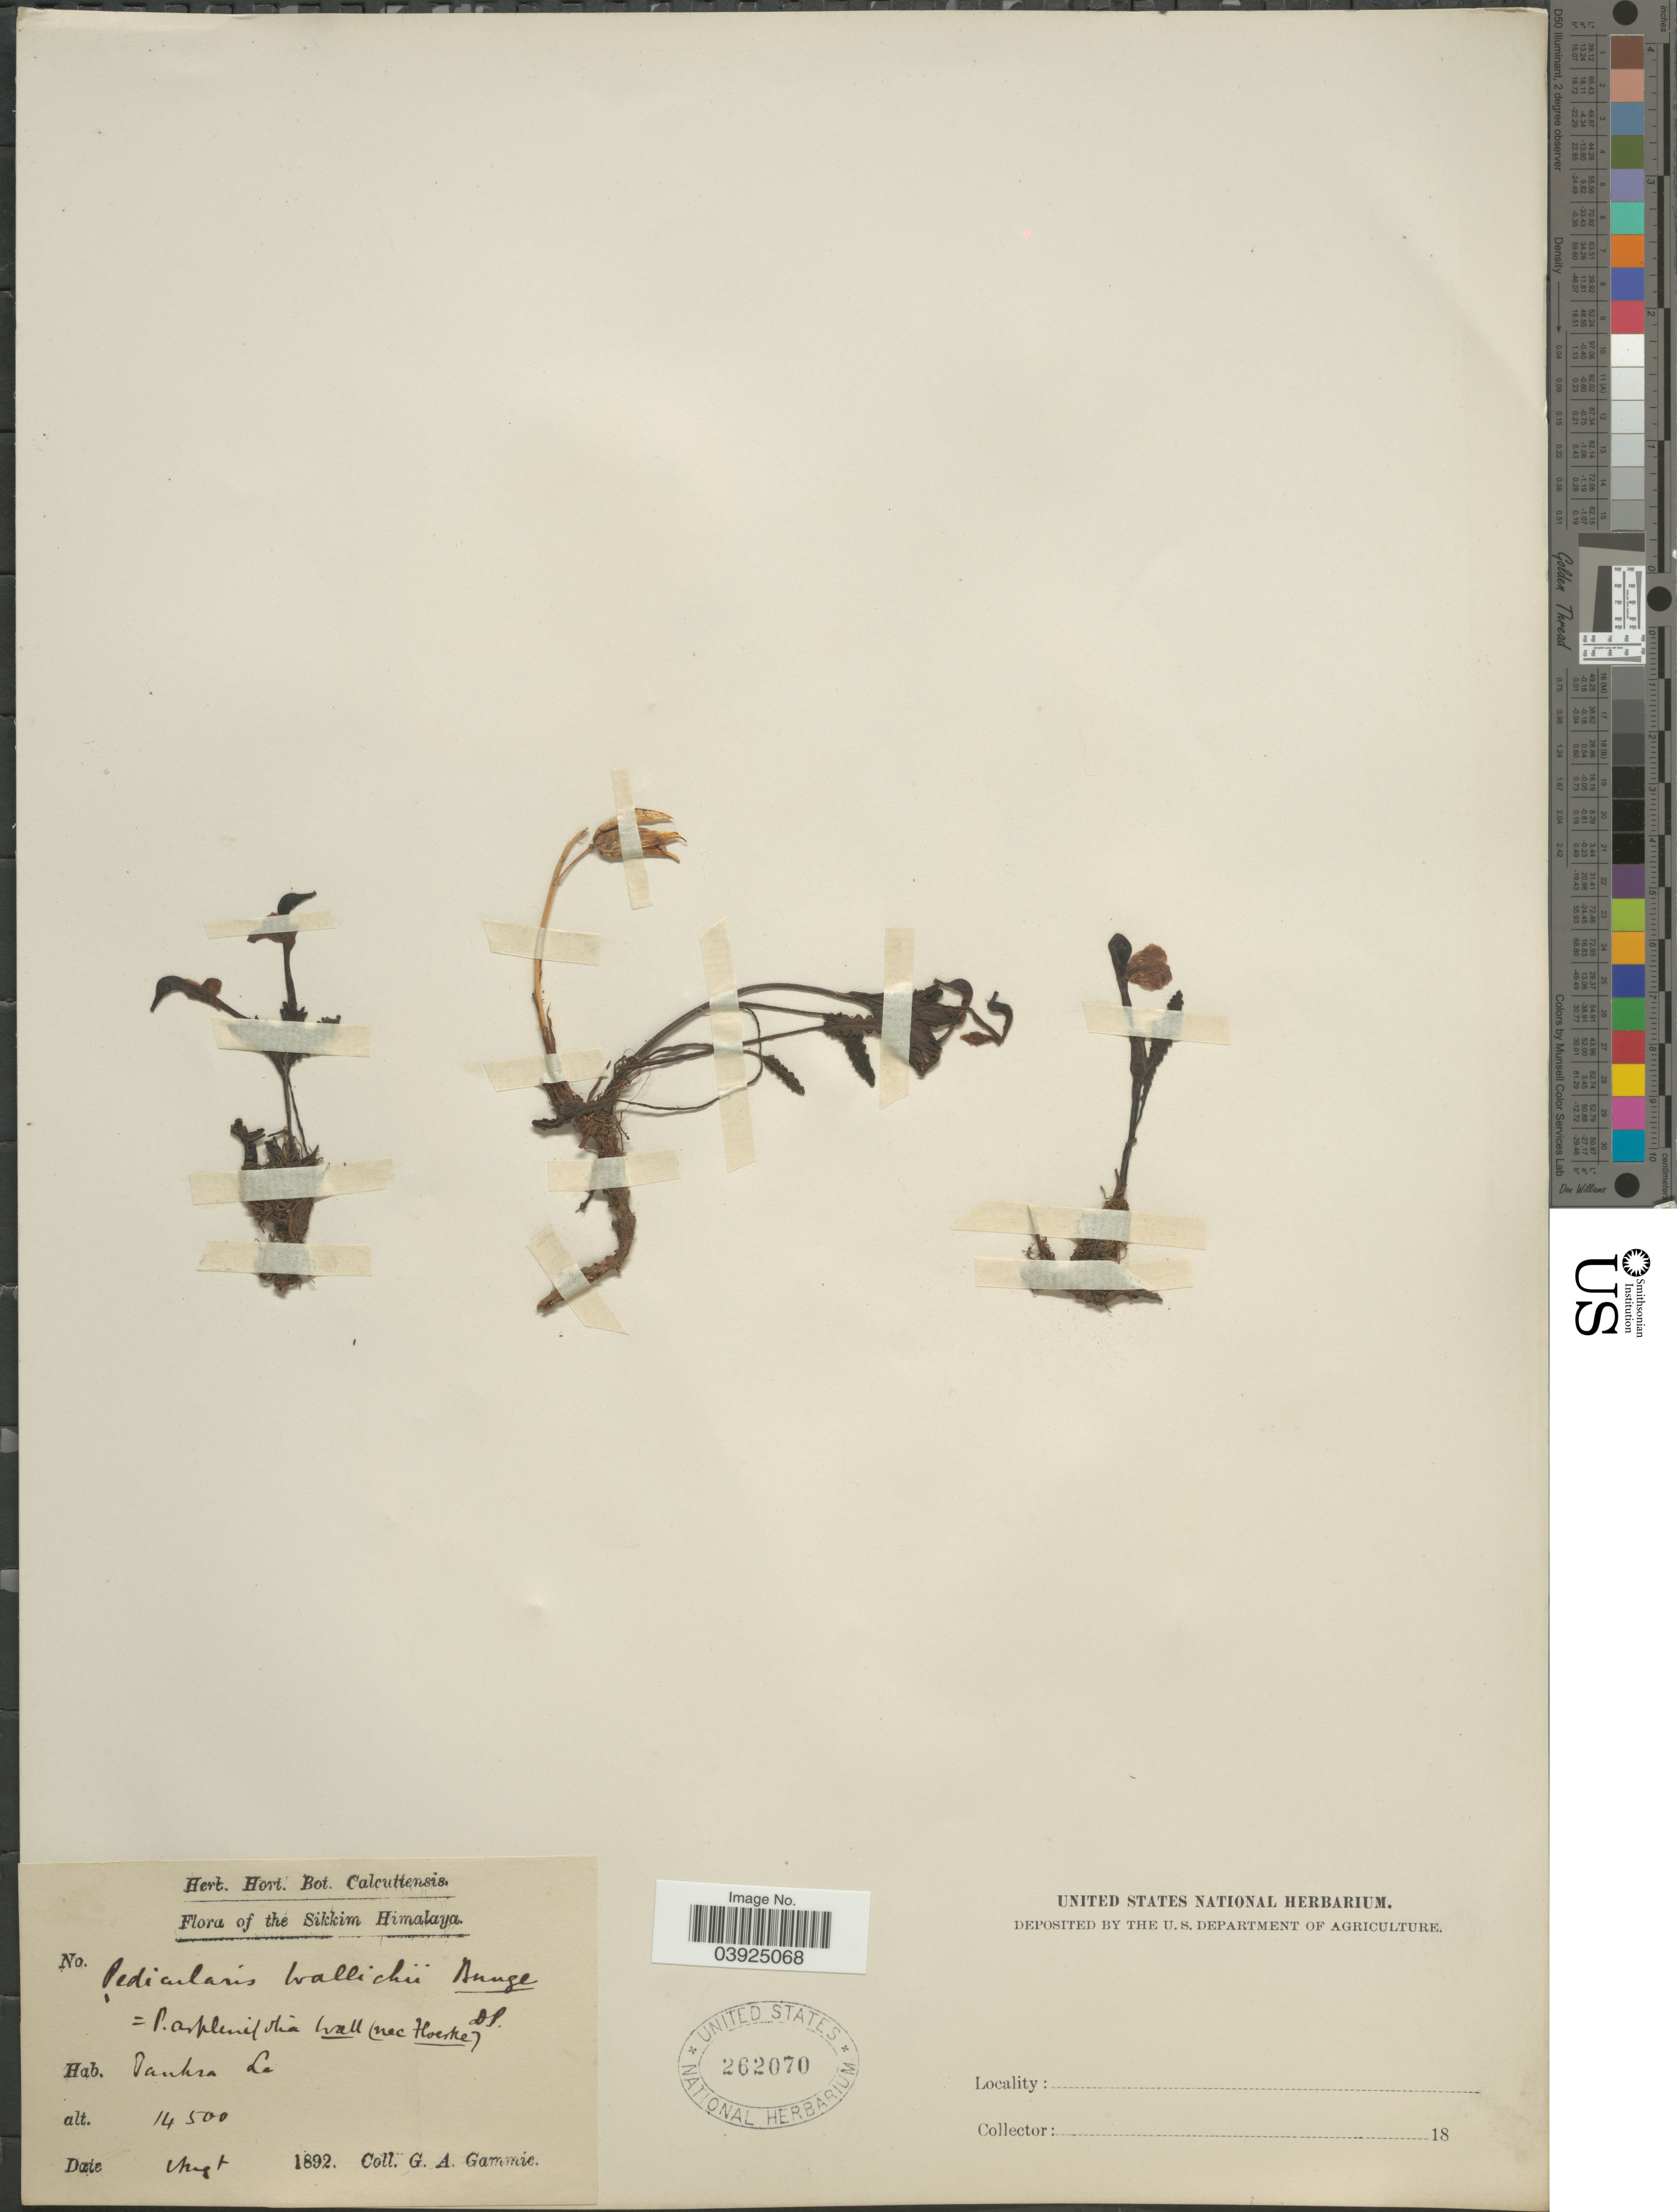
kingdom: Plantae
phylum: Tracheophyta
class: Magnoliopsida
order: Lamiales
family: Orobanchaceae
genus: Pedicularis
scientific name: Pedicularis wallichii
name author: Bunge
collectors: G. Gammie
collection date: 1892-08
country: India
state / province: Sikkim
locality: The Sikkim Himalaya. Tankra La.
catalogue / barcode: US 262070